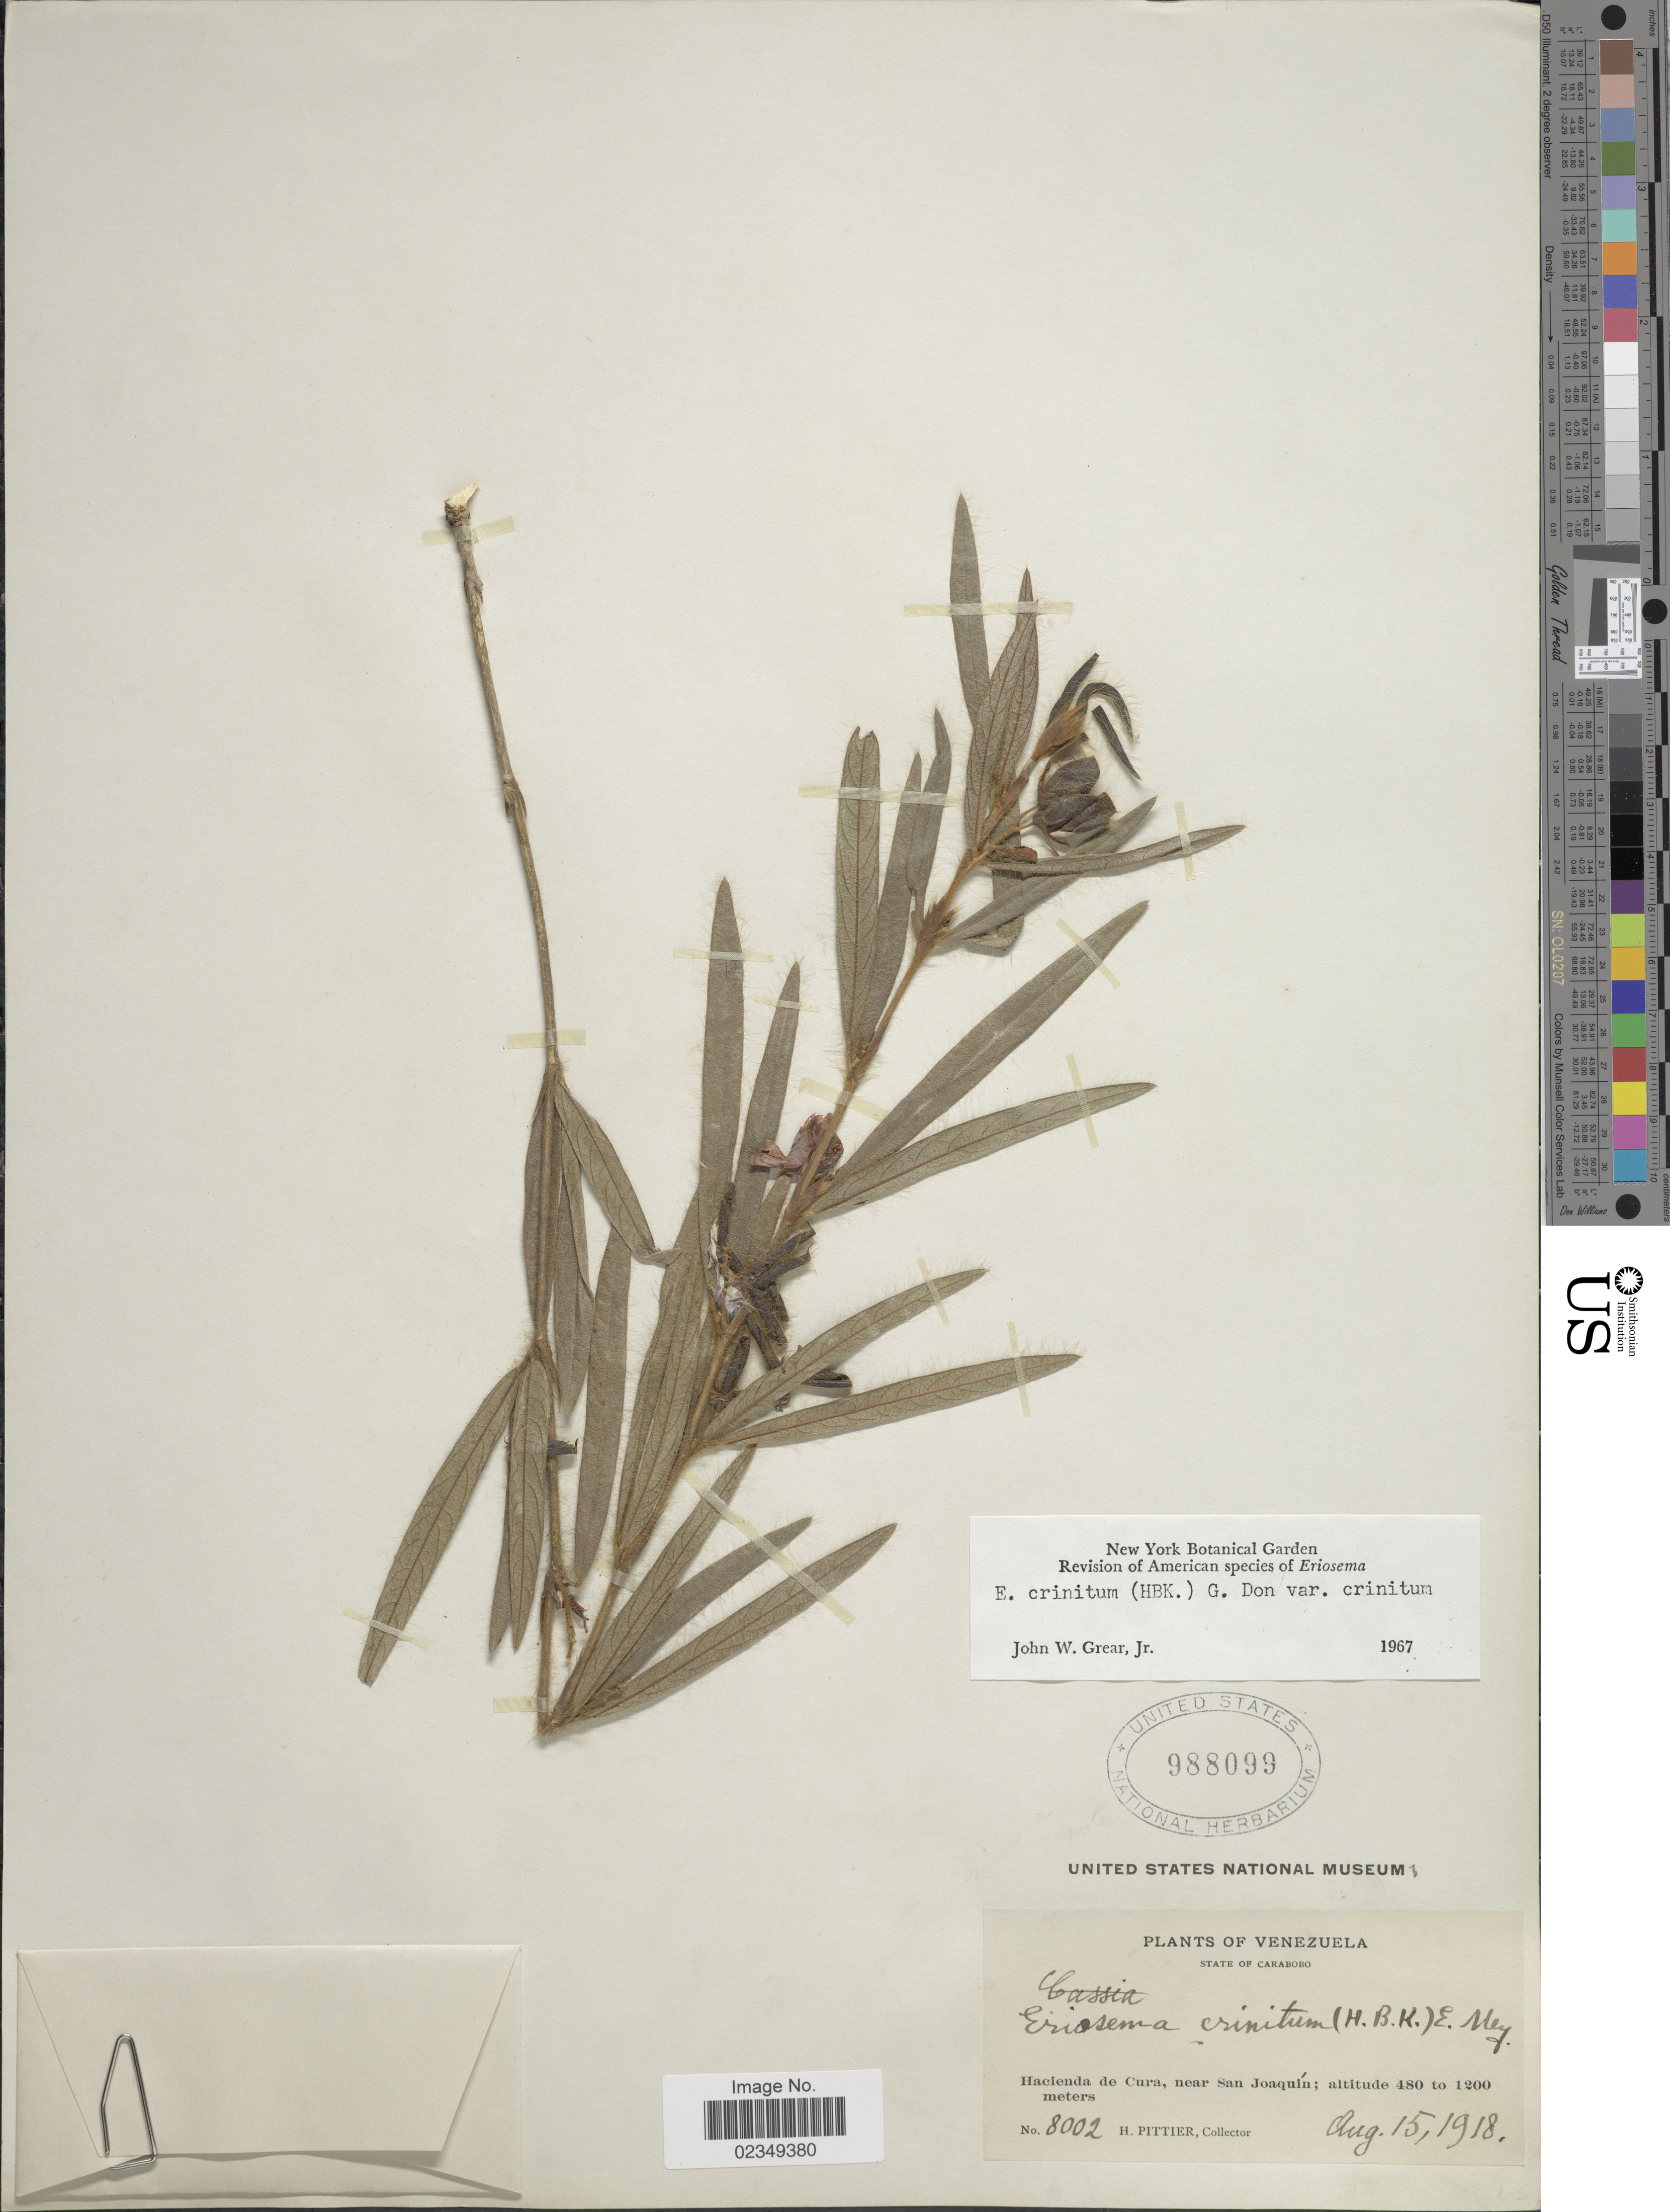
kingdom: Plantae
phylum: Tracheophyta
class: Magnoliopsida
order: Fabales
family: Fabaceae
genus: Eriosema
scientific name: Eriosema crinitum var. crinitum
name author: (Kunth) G. Don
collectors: H. F. Pittier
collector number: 8002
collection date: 1918-08-15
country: Venezuela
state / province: Carabobo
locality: Hacienda de Cura, near San Joaquín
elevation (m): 480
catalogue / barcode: US 988099